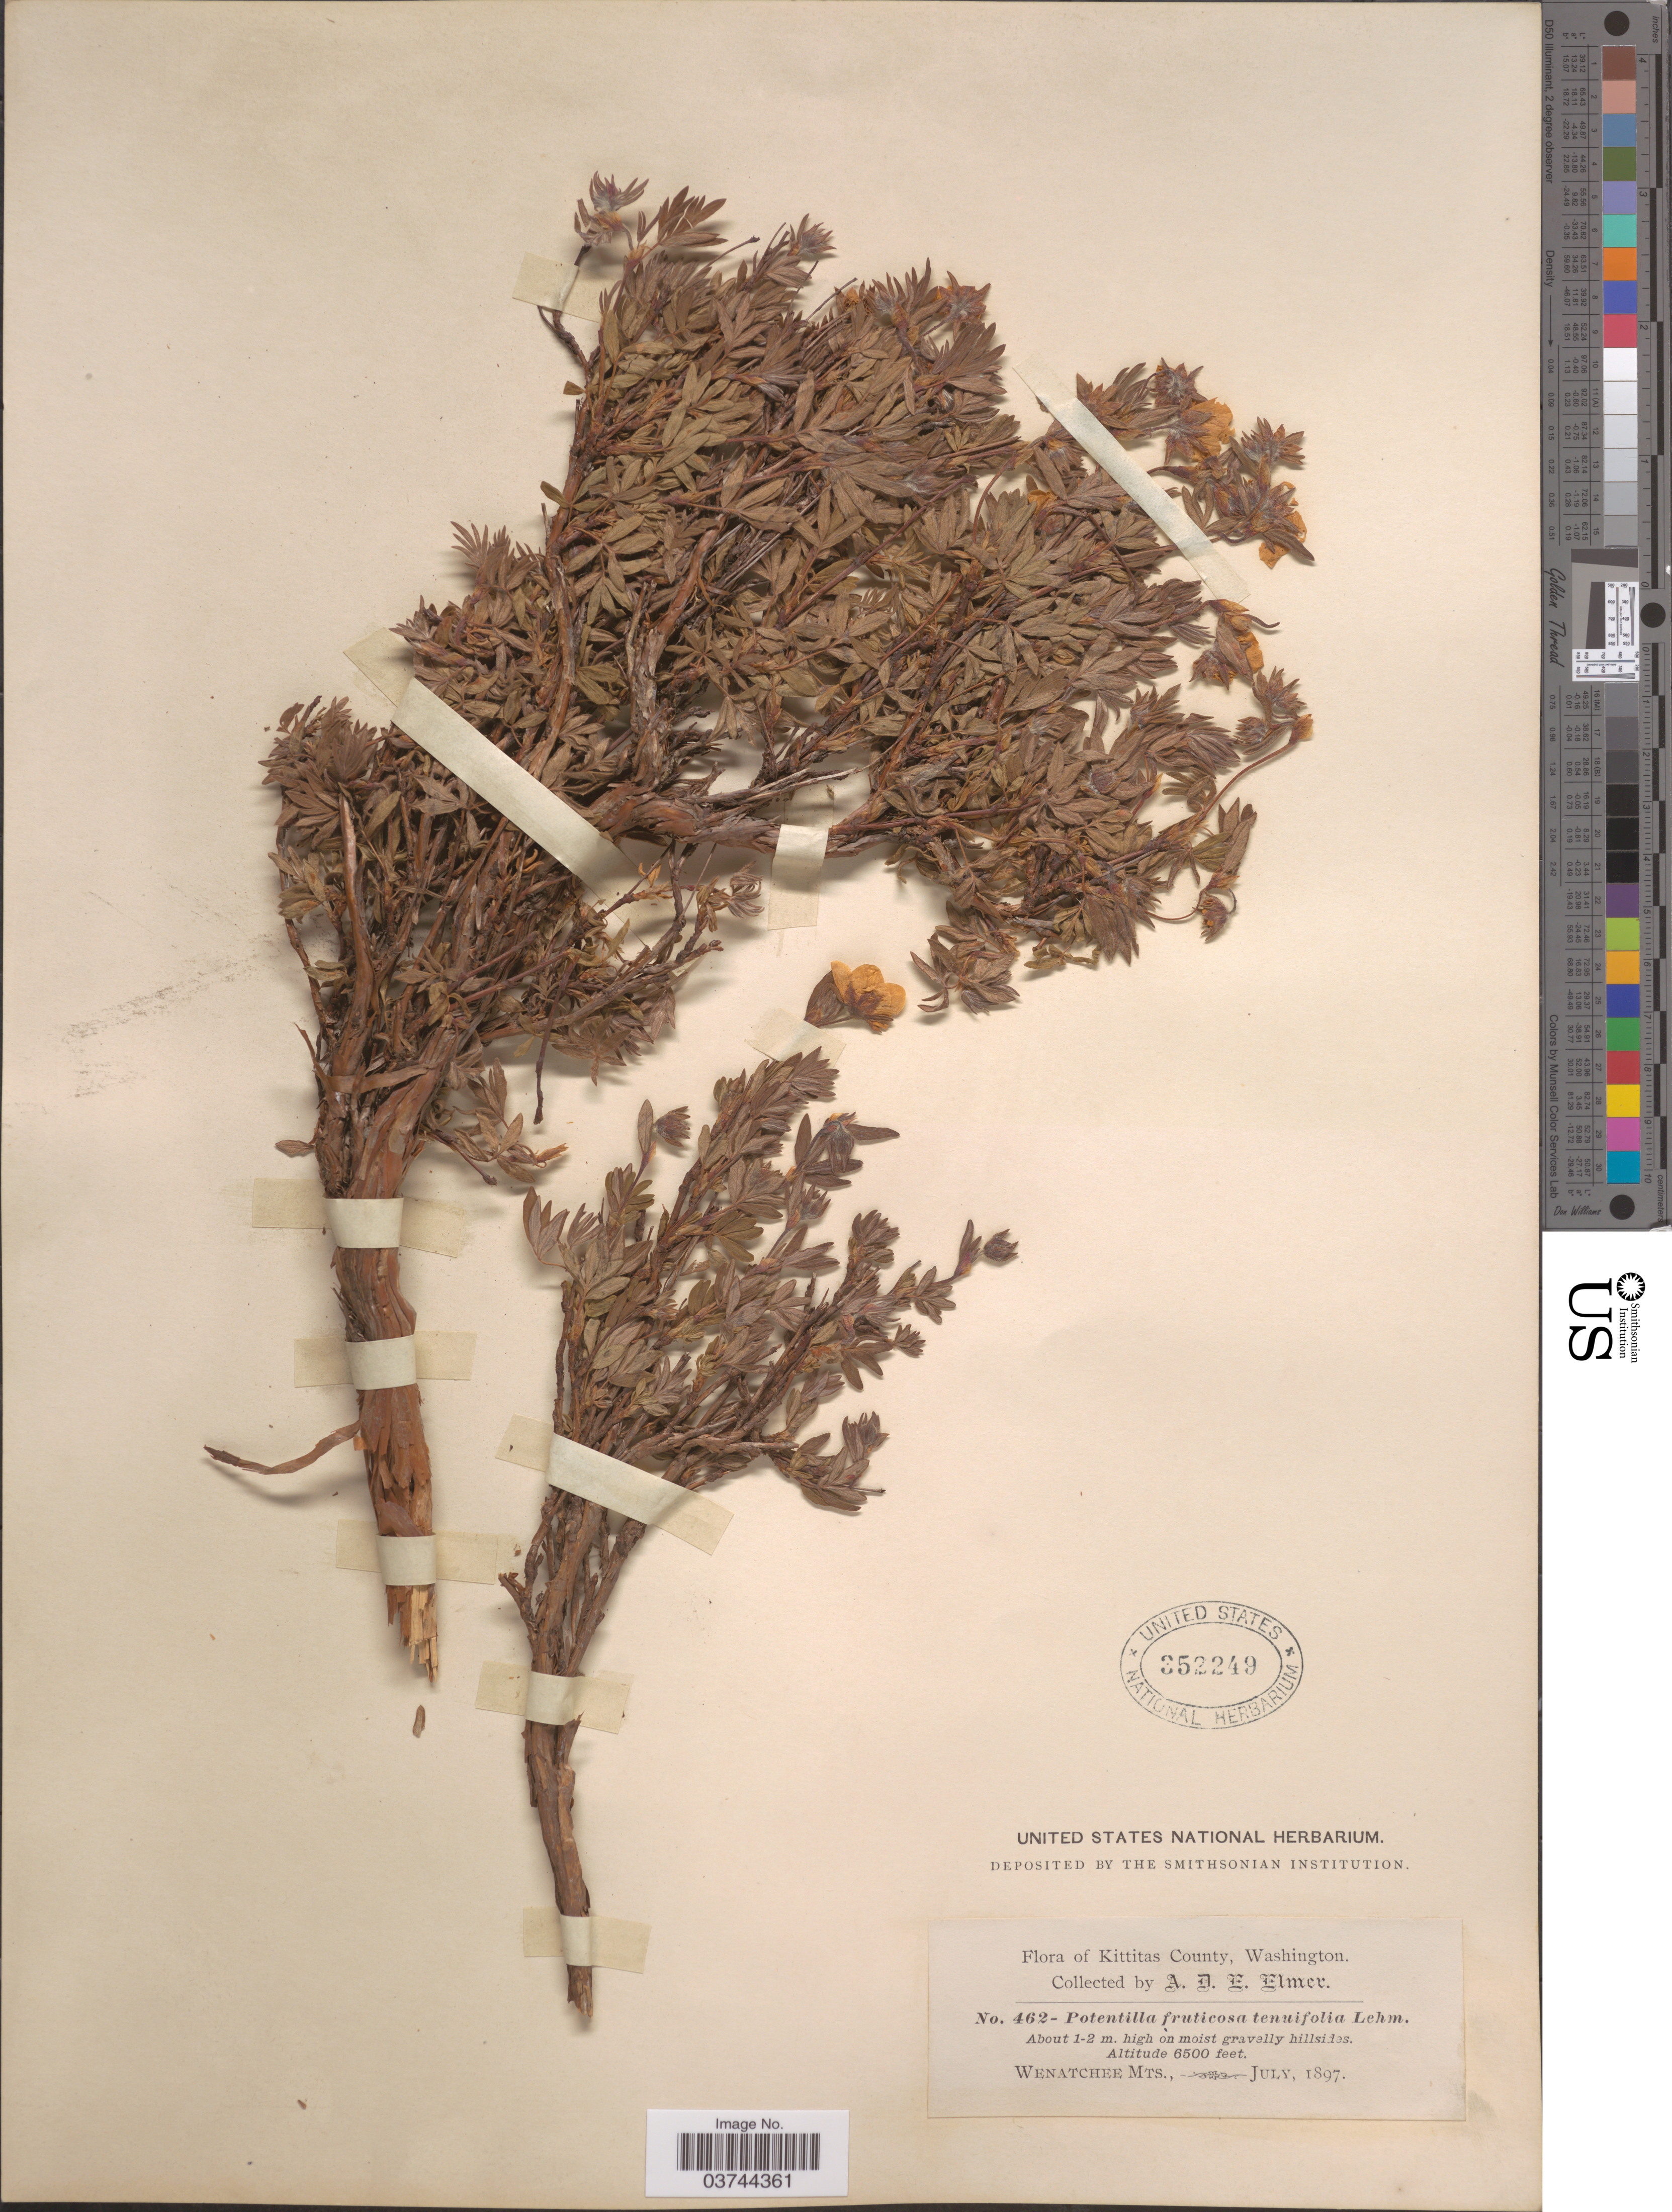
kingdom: Plantae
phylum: Tracheophyta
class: Magnoliopsida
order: Rosales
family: Rosaceae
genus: Dasiphora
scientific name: Dasiphora fruticosa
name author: (L.) Rydb.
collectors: A. D. E. Elmer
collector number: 462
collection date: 1897-07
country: United States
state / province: Washington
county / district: Kittitas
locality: Kittitas County. Wenatchee Mts.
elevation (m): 1981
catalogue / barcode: US 352249